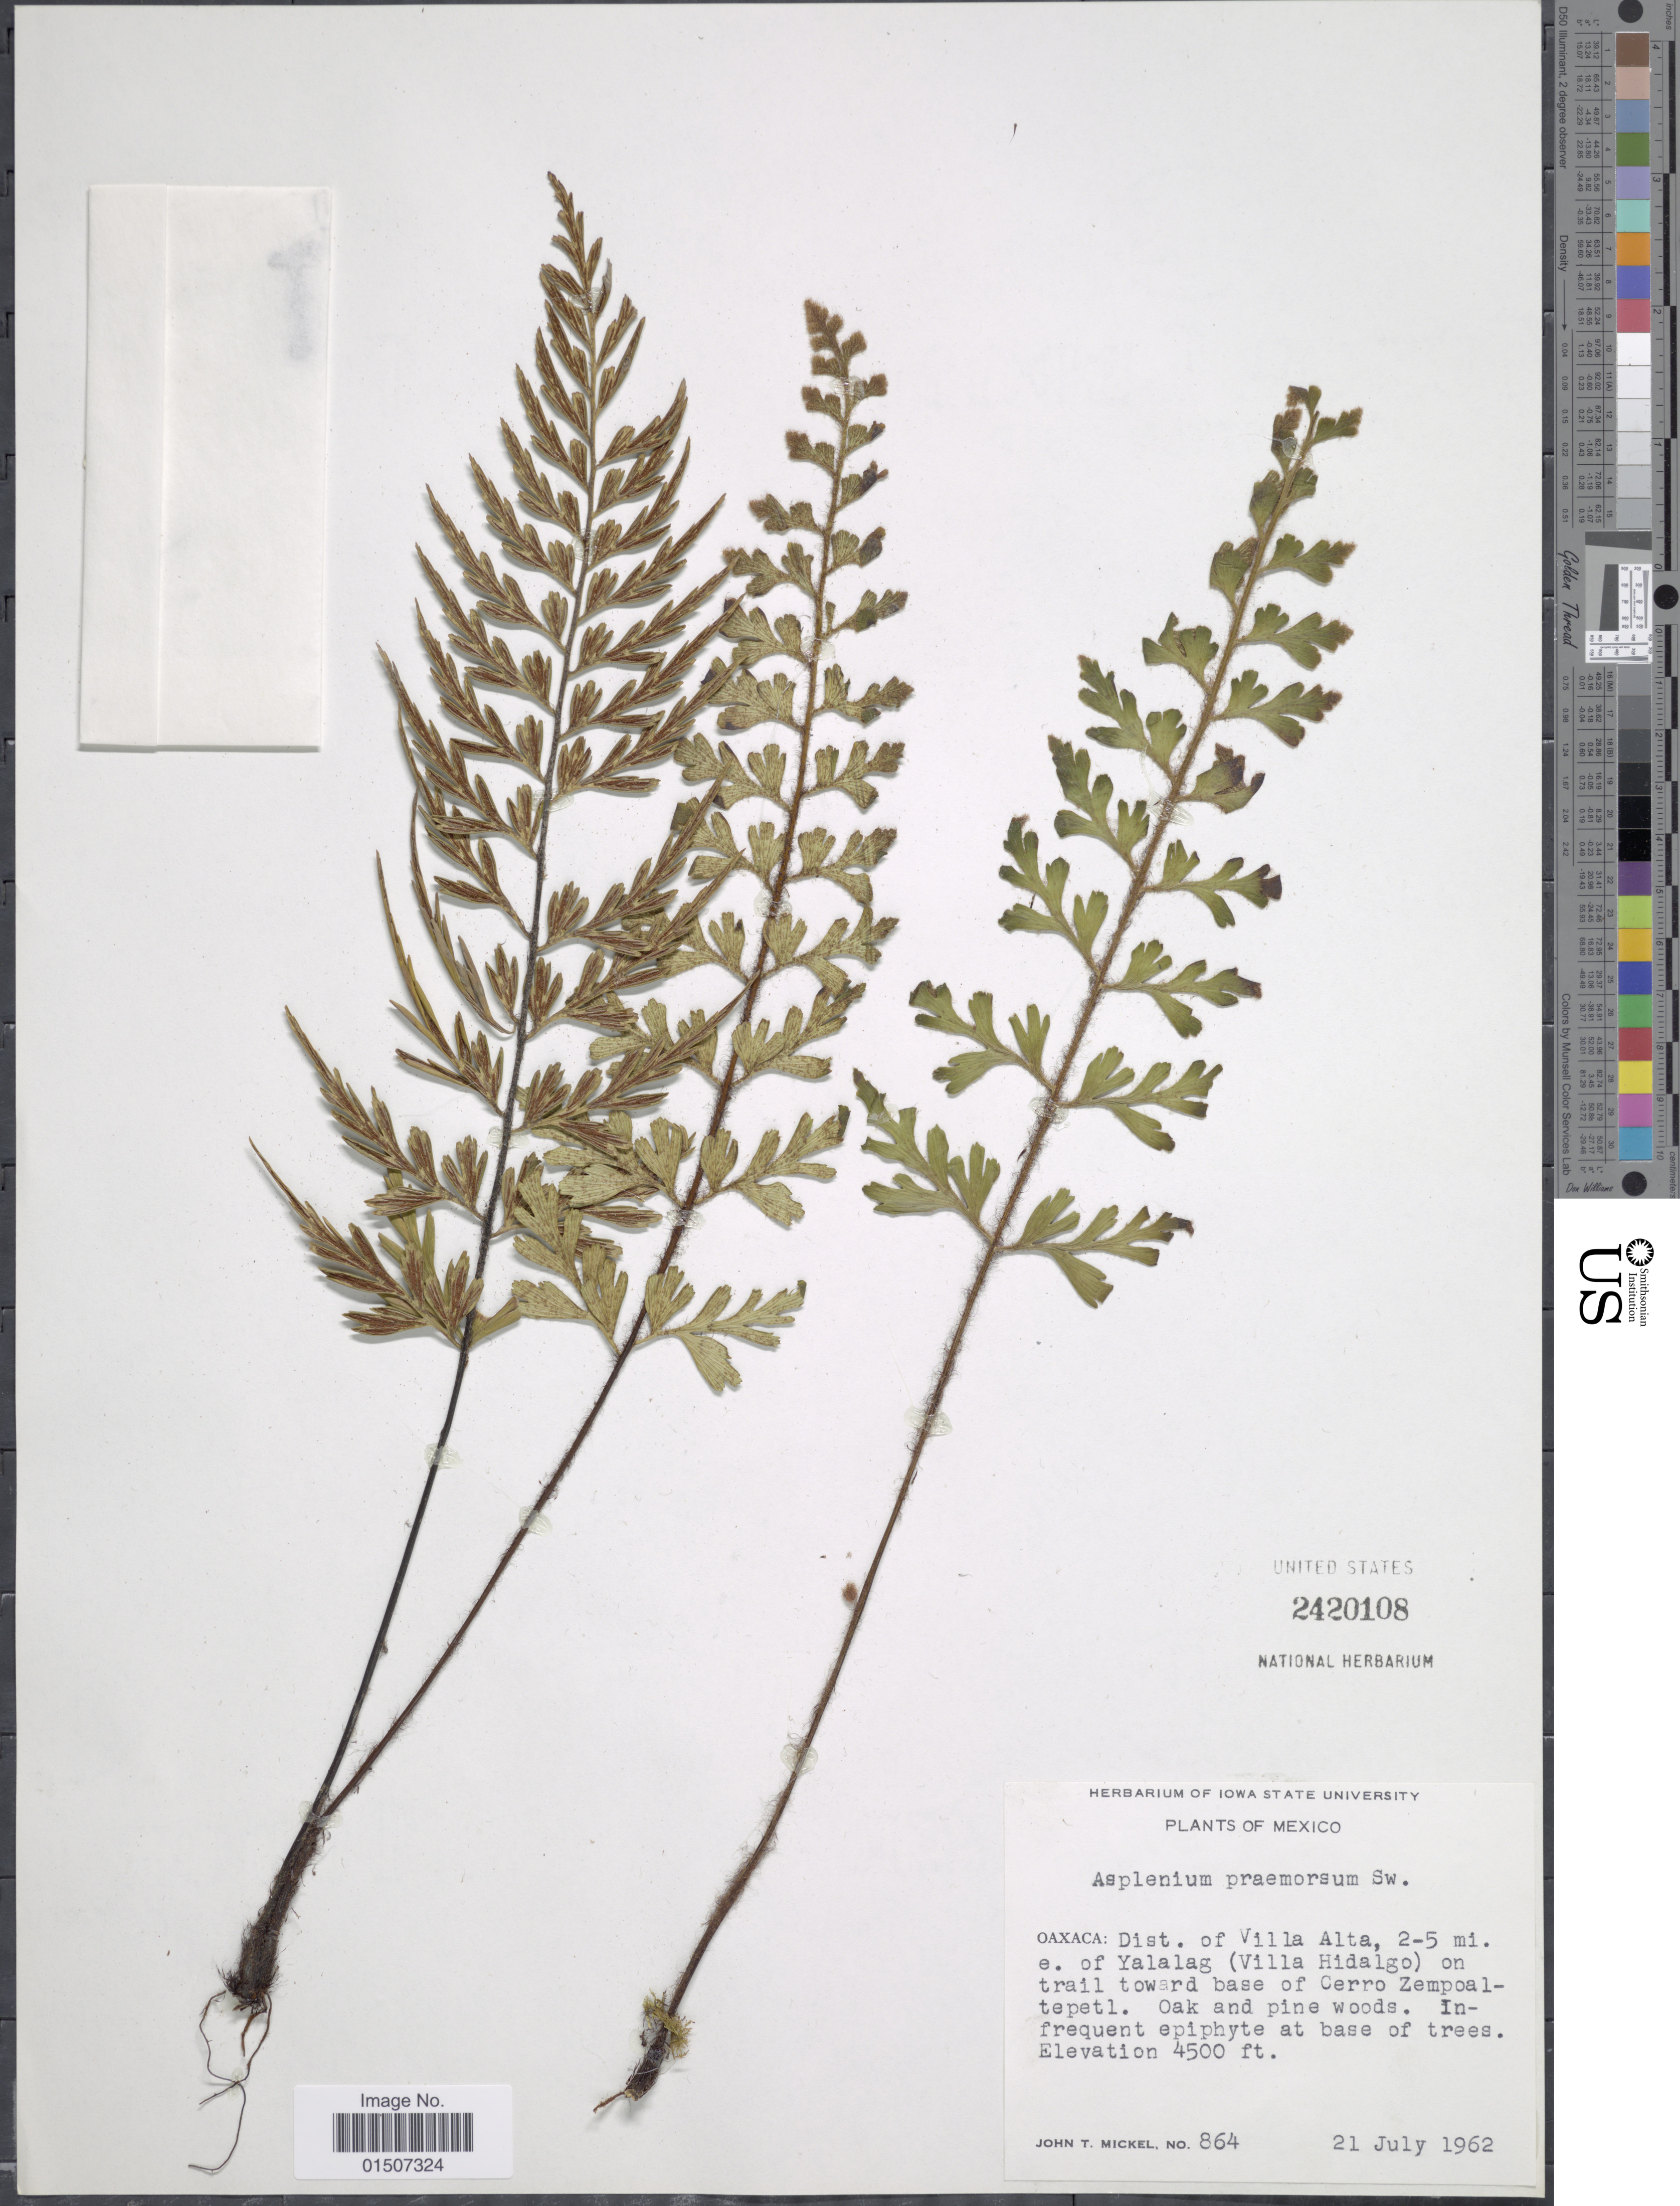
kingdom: Plantae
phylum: Tracheophyta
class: Polypodiopsida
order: Polypodiales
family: Aspleniaceae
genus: Asplenium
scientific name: Asplenium praemorsum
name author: Sw.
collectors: J. T. Mickel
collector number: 864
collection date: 1962-07-21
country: Mexico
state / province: Oaxaca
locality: Dist of Villa Alta, 2-5 mi. e. of Yalalag (Villa Hidalgo) on trail toward base of Cerro Zempoaltepetl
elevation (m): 1372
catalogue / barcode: US 2420108